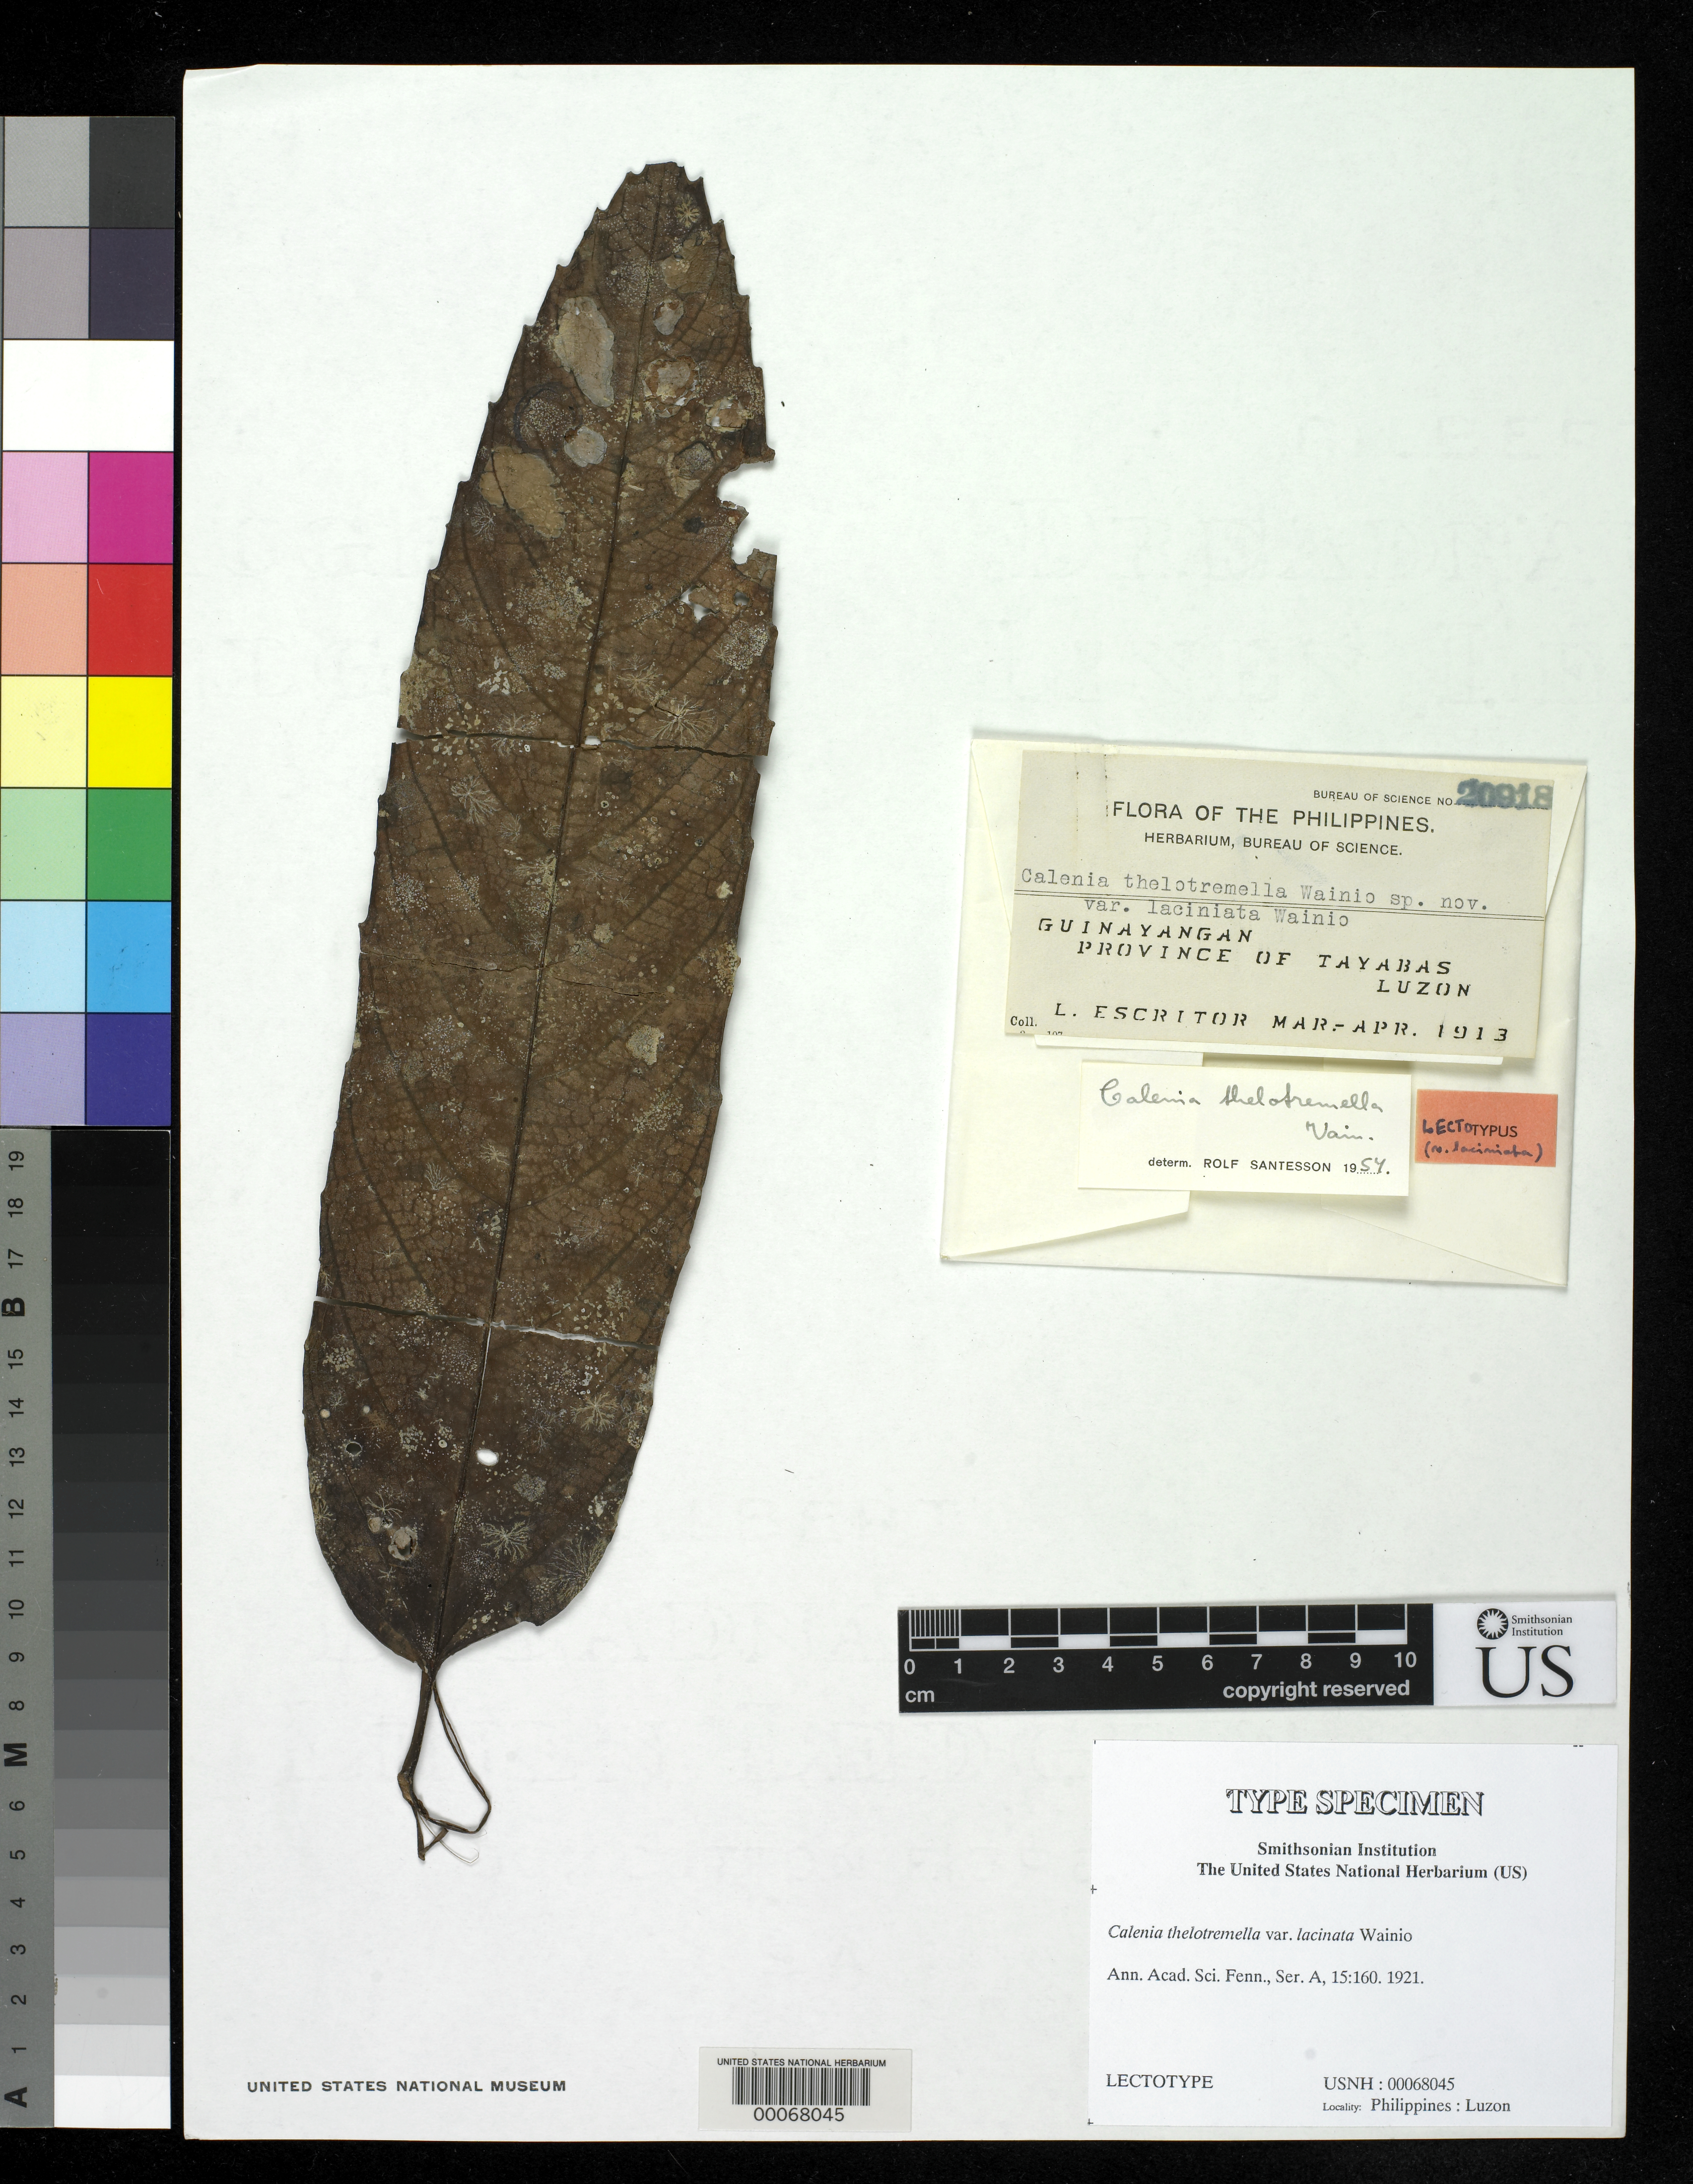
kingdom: Fungi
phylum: Ascomycota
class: Lecanoromycetes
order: Ostropales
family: Gomphillaceae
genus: Calenia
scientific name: Calenia thelotremella var. lacinata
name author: Vain.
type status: Lectotype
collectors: L. Escritor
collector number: Bur. Sci. 20918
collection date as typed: Mar 1913 to -- Apr 1913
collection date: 1913-03/1913-04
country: Philippines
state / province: Calabarzon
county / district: Quezon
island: Luzon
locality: Guinayangan.